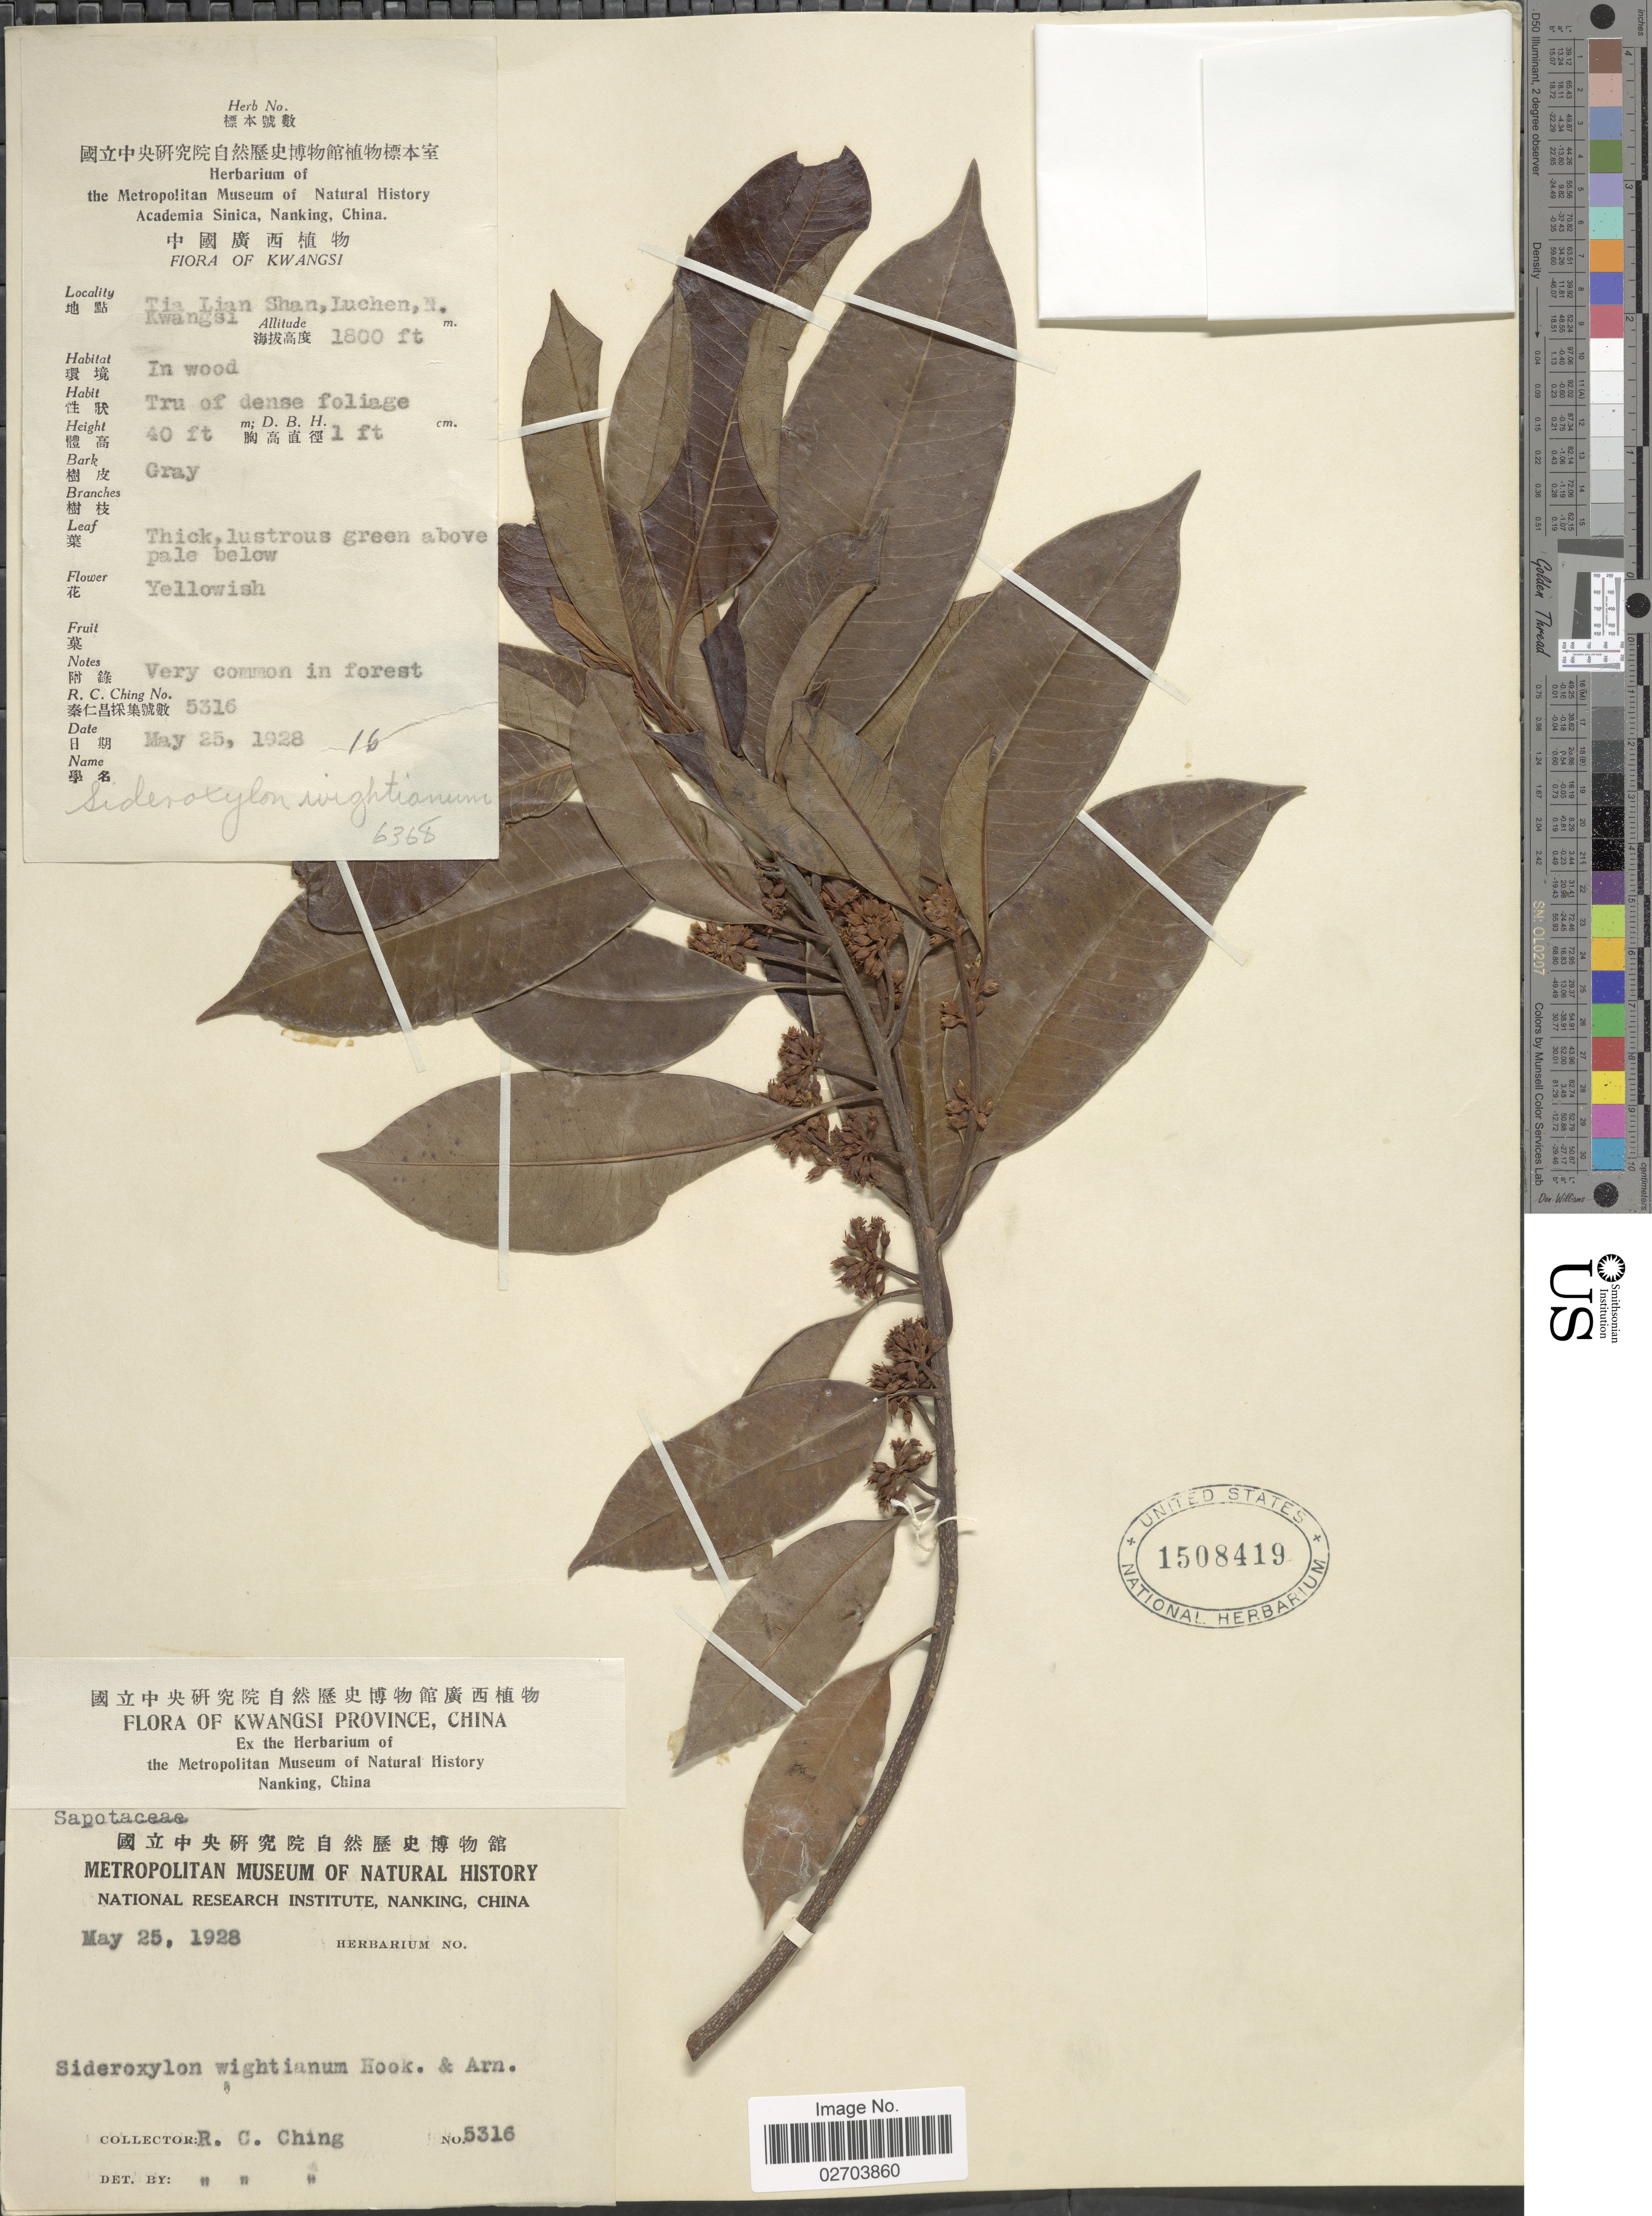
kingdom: Plantae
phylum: Tracheophyta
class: Magnoliopsida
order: Ericales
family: Sapotaceae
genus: Sideroxylon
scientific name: Sideroxylon wightianum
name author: Hook. & Arn.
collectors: R. C. Ching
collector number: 5316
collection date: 1928-05-25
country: China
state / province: Guangxi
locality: Kwangsi Province. Tia Lian Shan, Luchen, N. Kwangsi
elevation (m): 549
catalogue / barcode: US 1508419